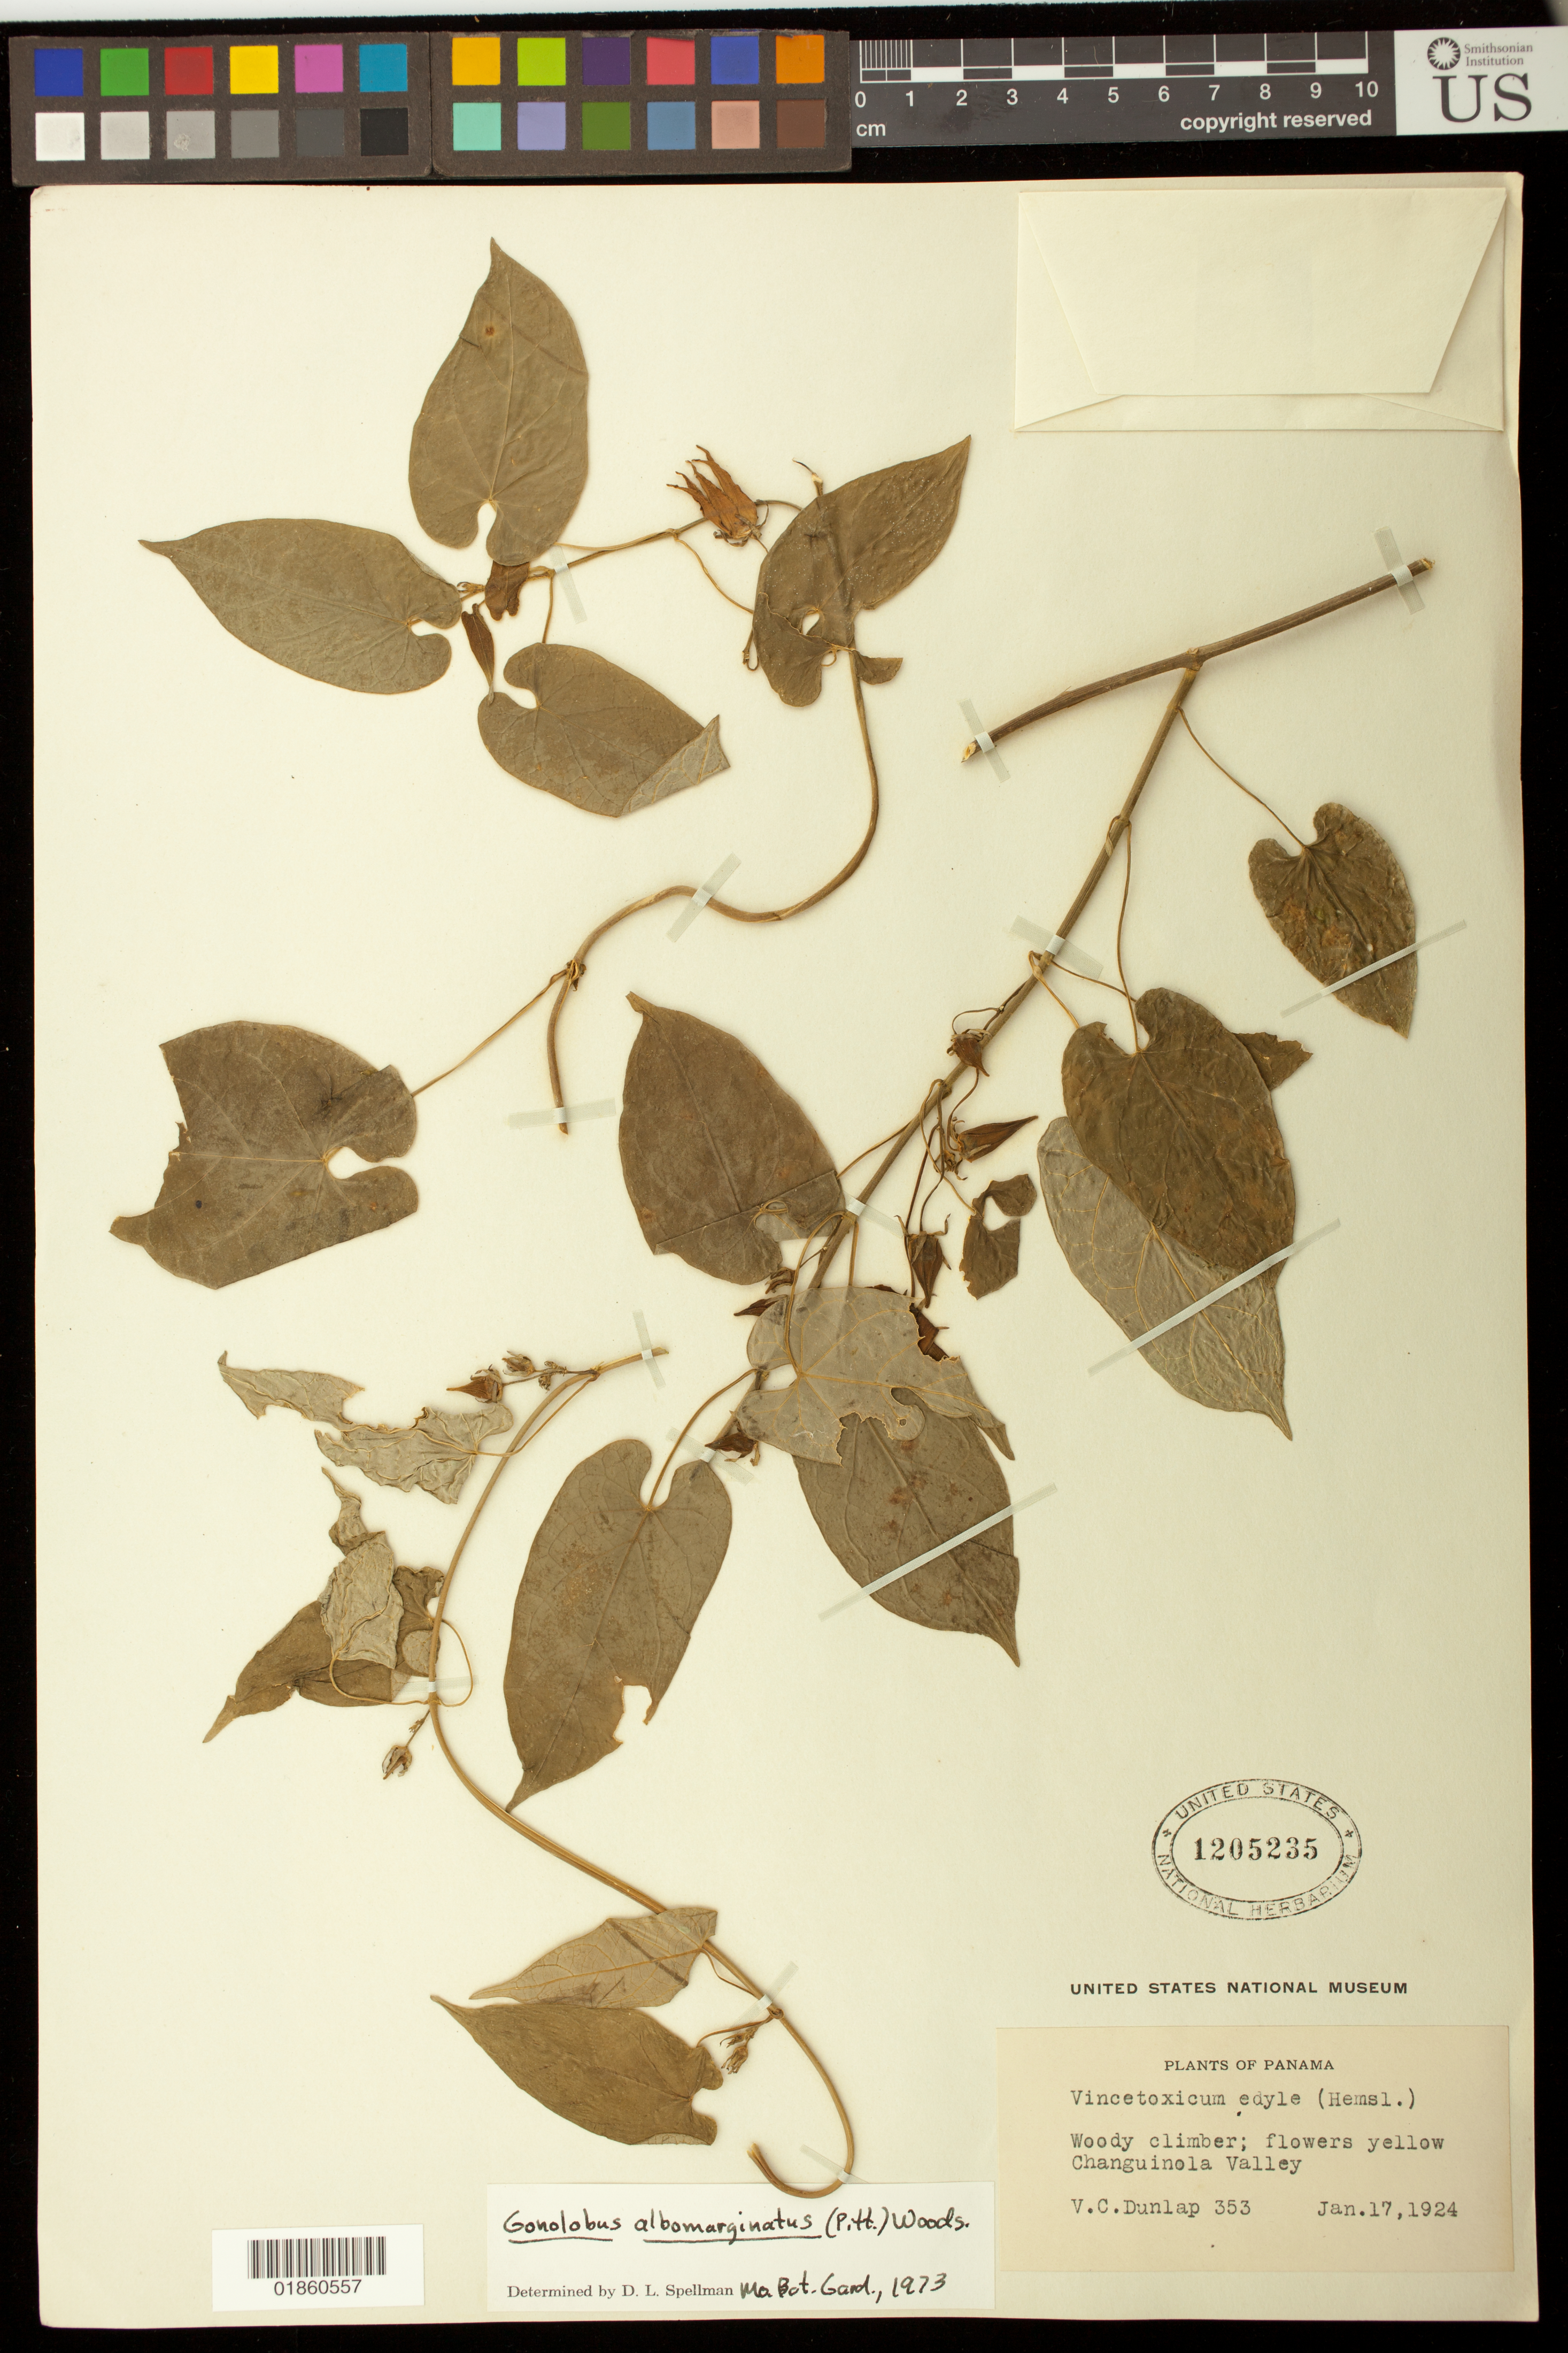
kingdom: Plantae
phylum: Tracheophyta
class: Magnoliopsida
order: Gentianales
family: Apocynaceae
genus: Gonolobus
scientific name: Gonolobus albomarginatus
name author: (Pittier) Woodson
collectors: V. C. Dunlap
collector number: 353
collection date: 1924-01-17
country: Panama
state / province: Bocas del Toro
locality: Changuinola Valley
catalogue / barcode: US 1205235